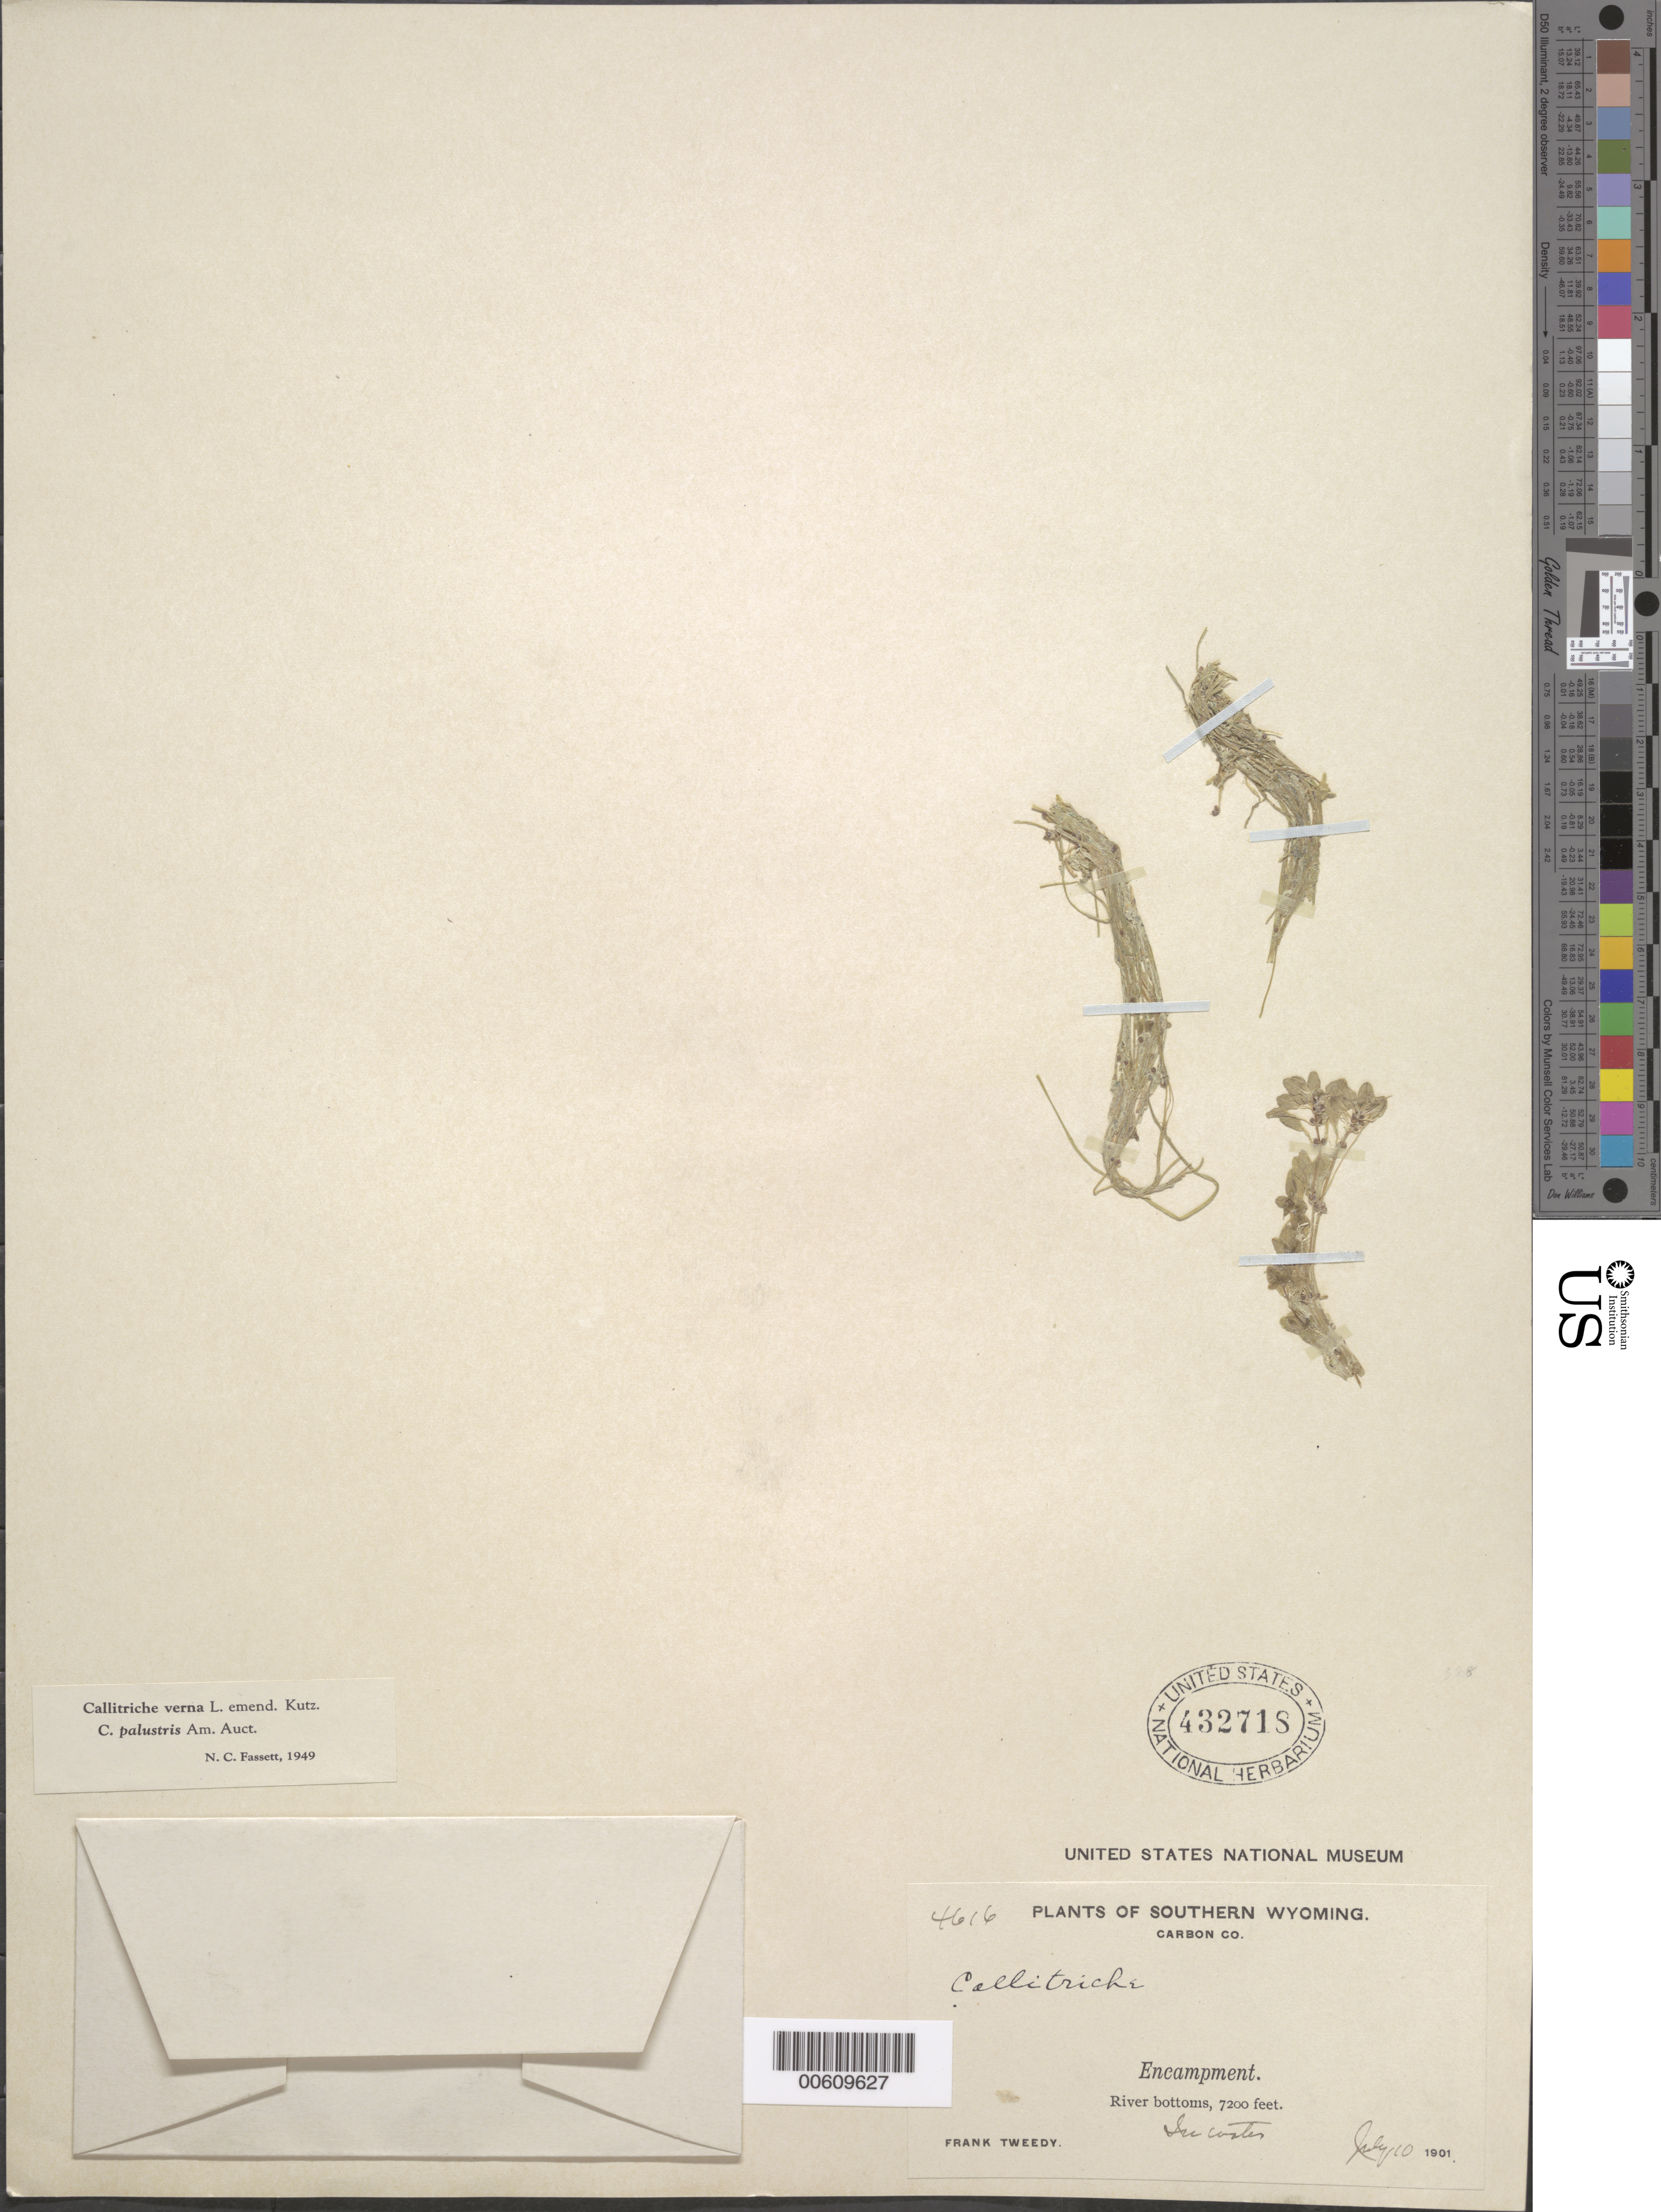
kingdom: Plantae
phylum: Tracheophyta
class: Magnoliopsida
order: Lamiales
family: Plantaginaceae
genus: Callitriche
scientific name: Callitriche verna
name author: L.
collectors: F. Tweedy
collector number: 4616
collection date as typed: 10 Jul 1901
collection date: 1901-07-10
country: United States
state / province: Wyoming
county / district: Carbon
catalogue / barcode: US 432718